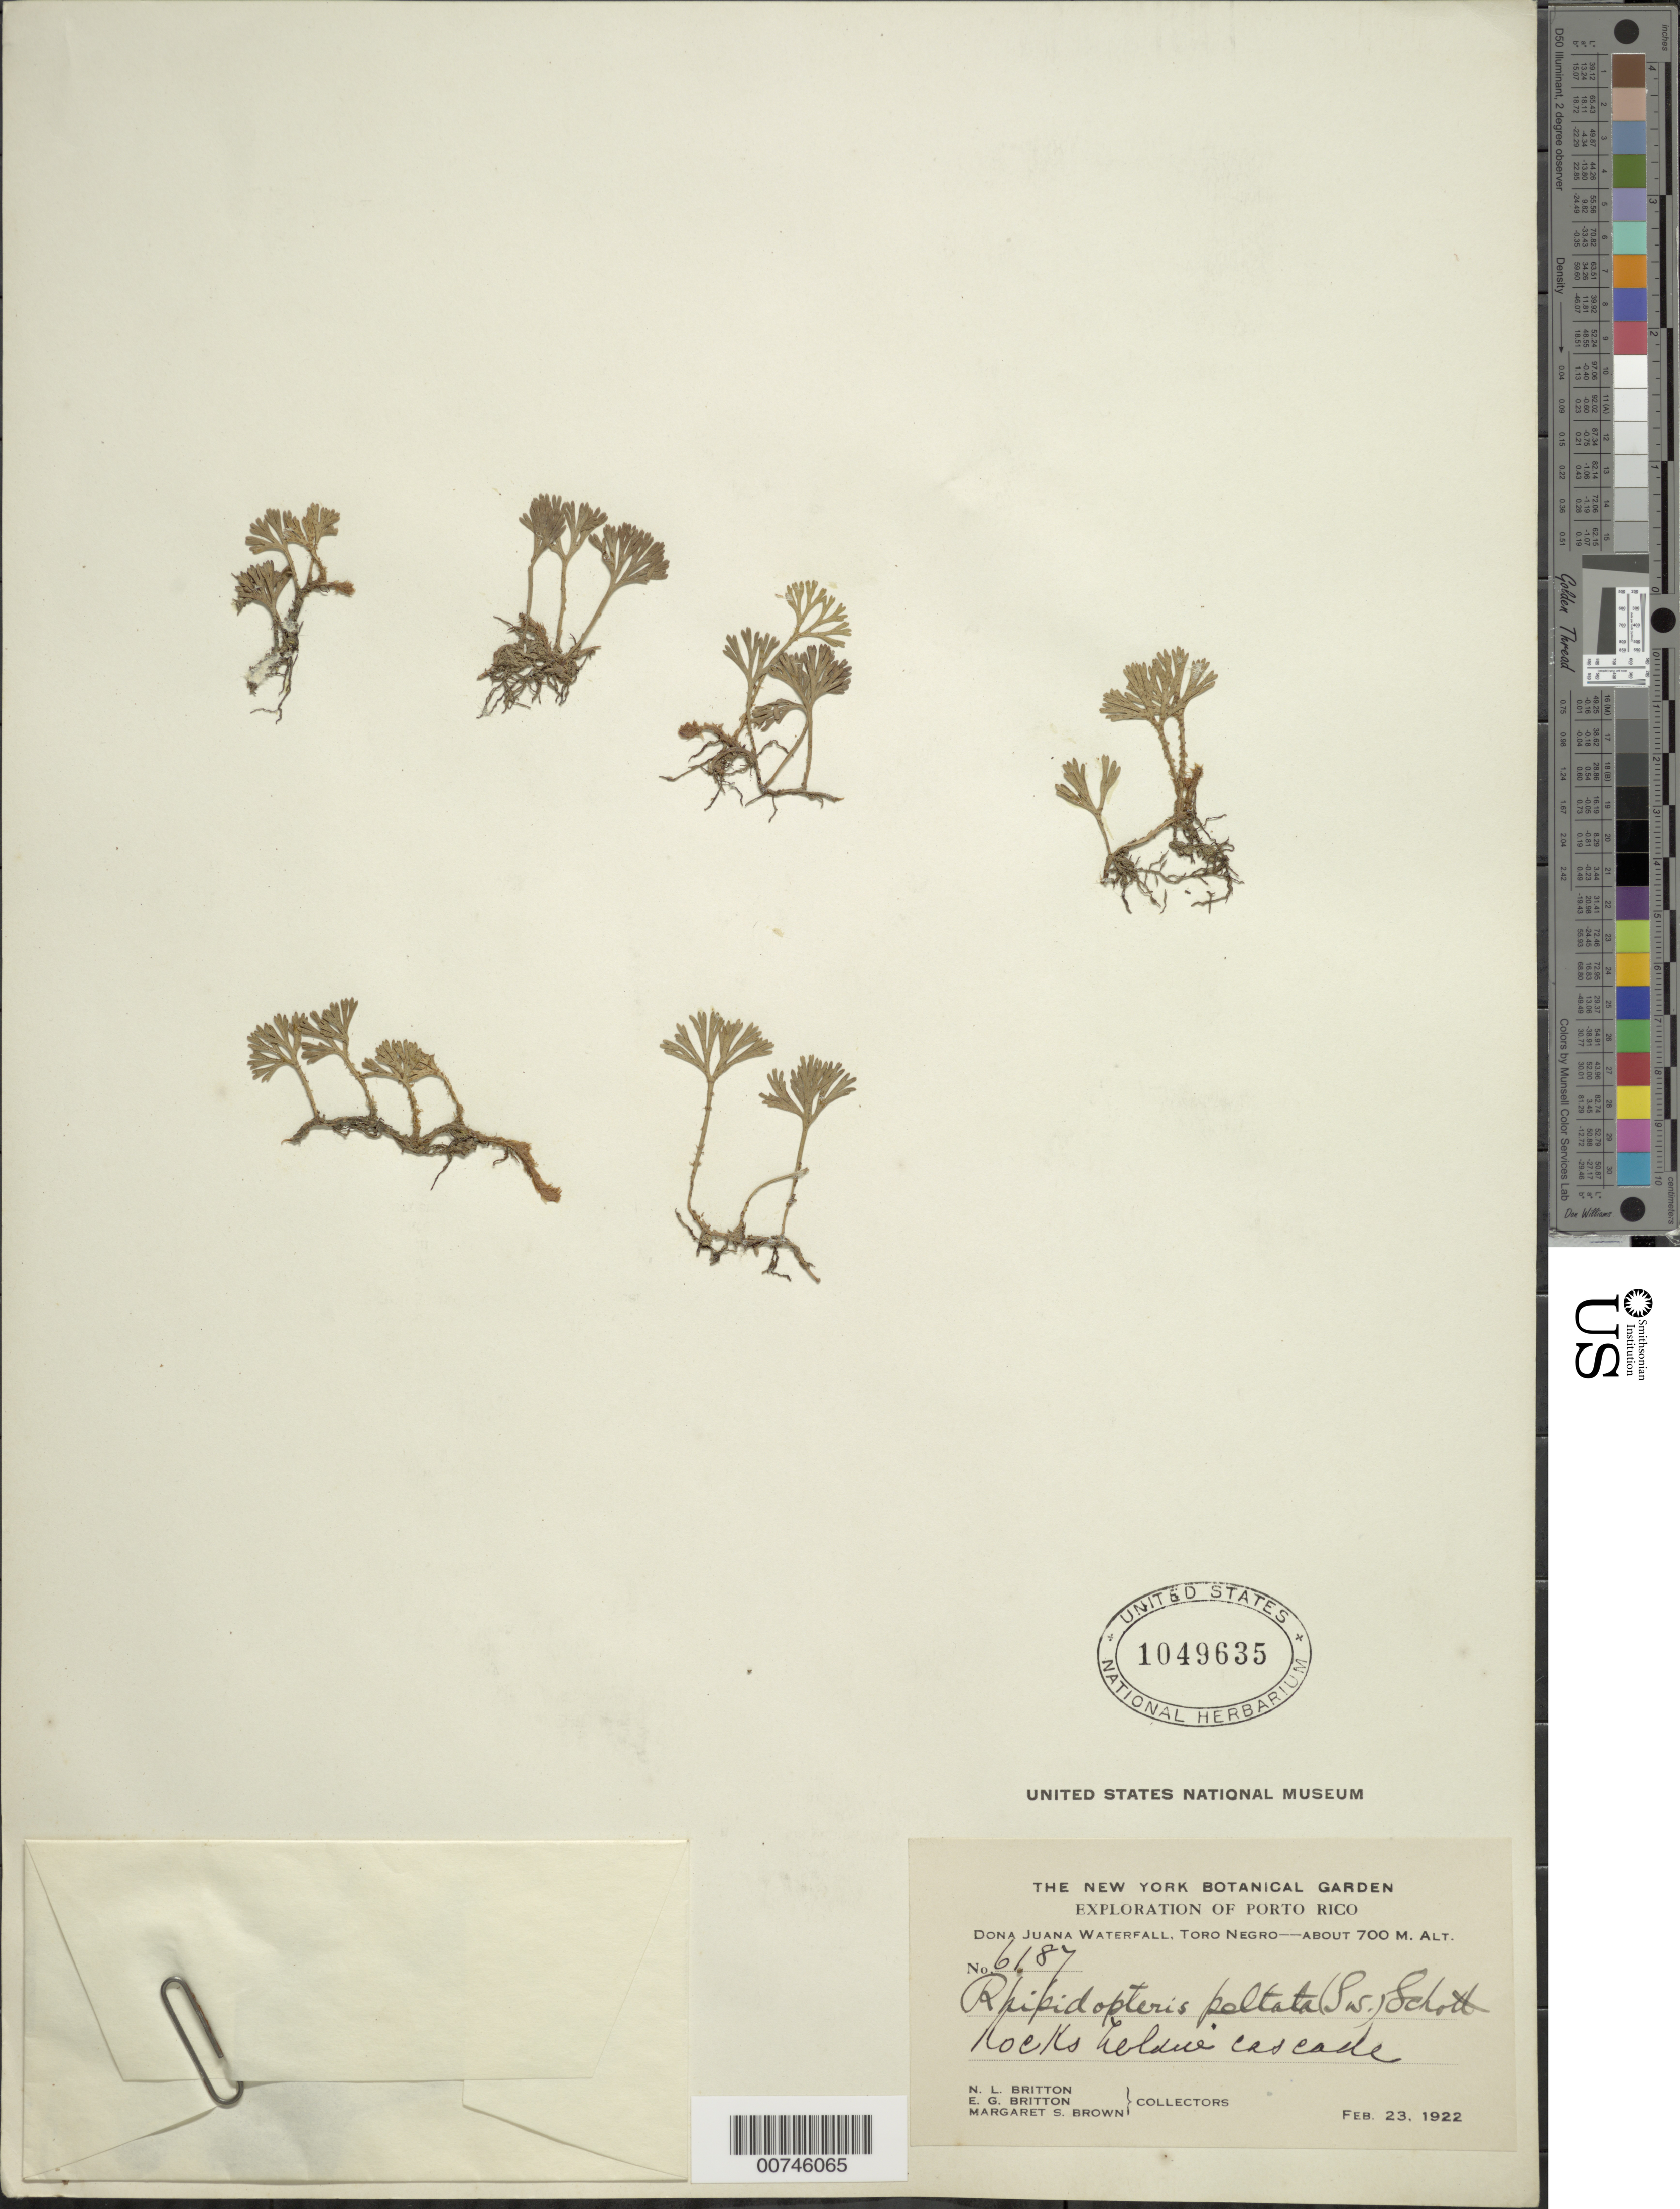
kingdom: Plantae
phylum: Tracheophyta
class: Polypodiopsida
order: Polypodiales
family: Dryopteridaceae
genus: Elaphoglossum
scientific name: Elaphoglossum peltatum f. peltatum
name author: (Sw.) Urb.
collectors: N. Britton, E. G. Britton & M. S. Brown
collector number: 6187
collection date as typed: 23 Feb 1922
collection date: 1922-02-23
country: Puerto Rico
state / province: Villalba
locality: Doña Juana Waterfall, Toro Negro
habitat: Rocks below cascade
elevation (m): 700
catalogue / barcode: US 1049635